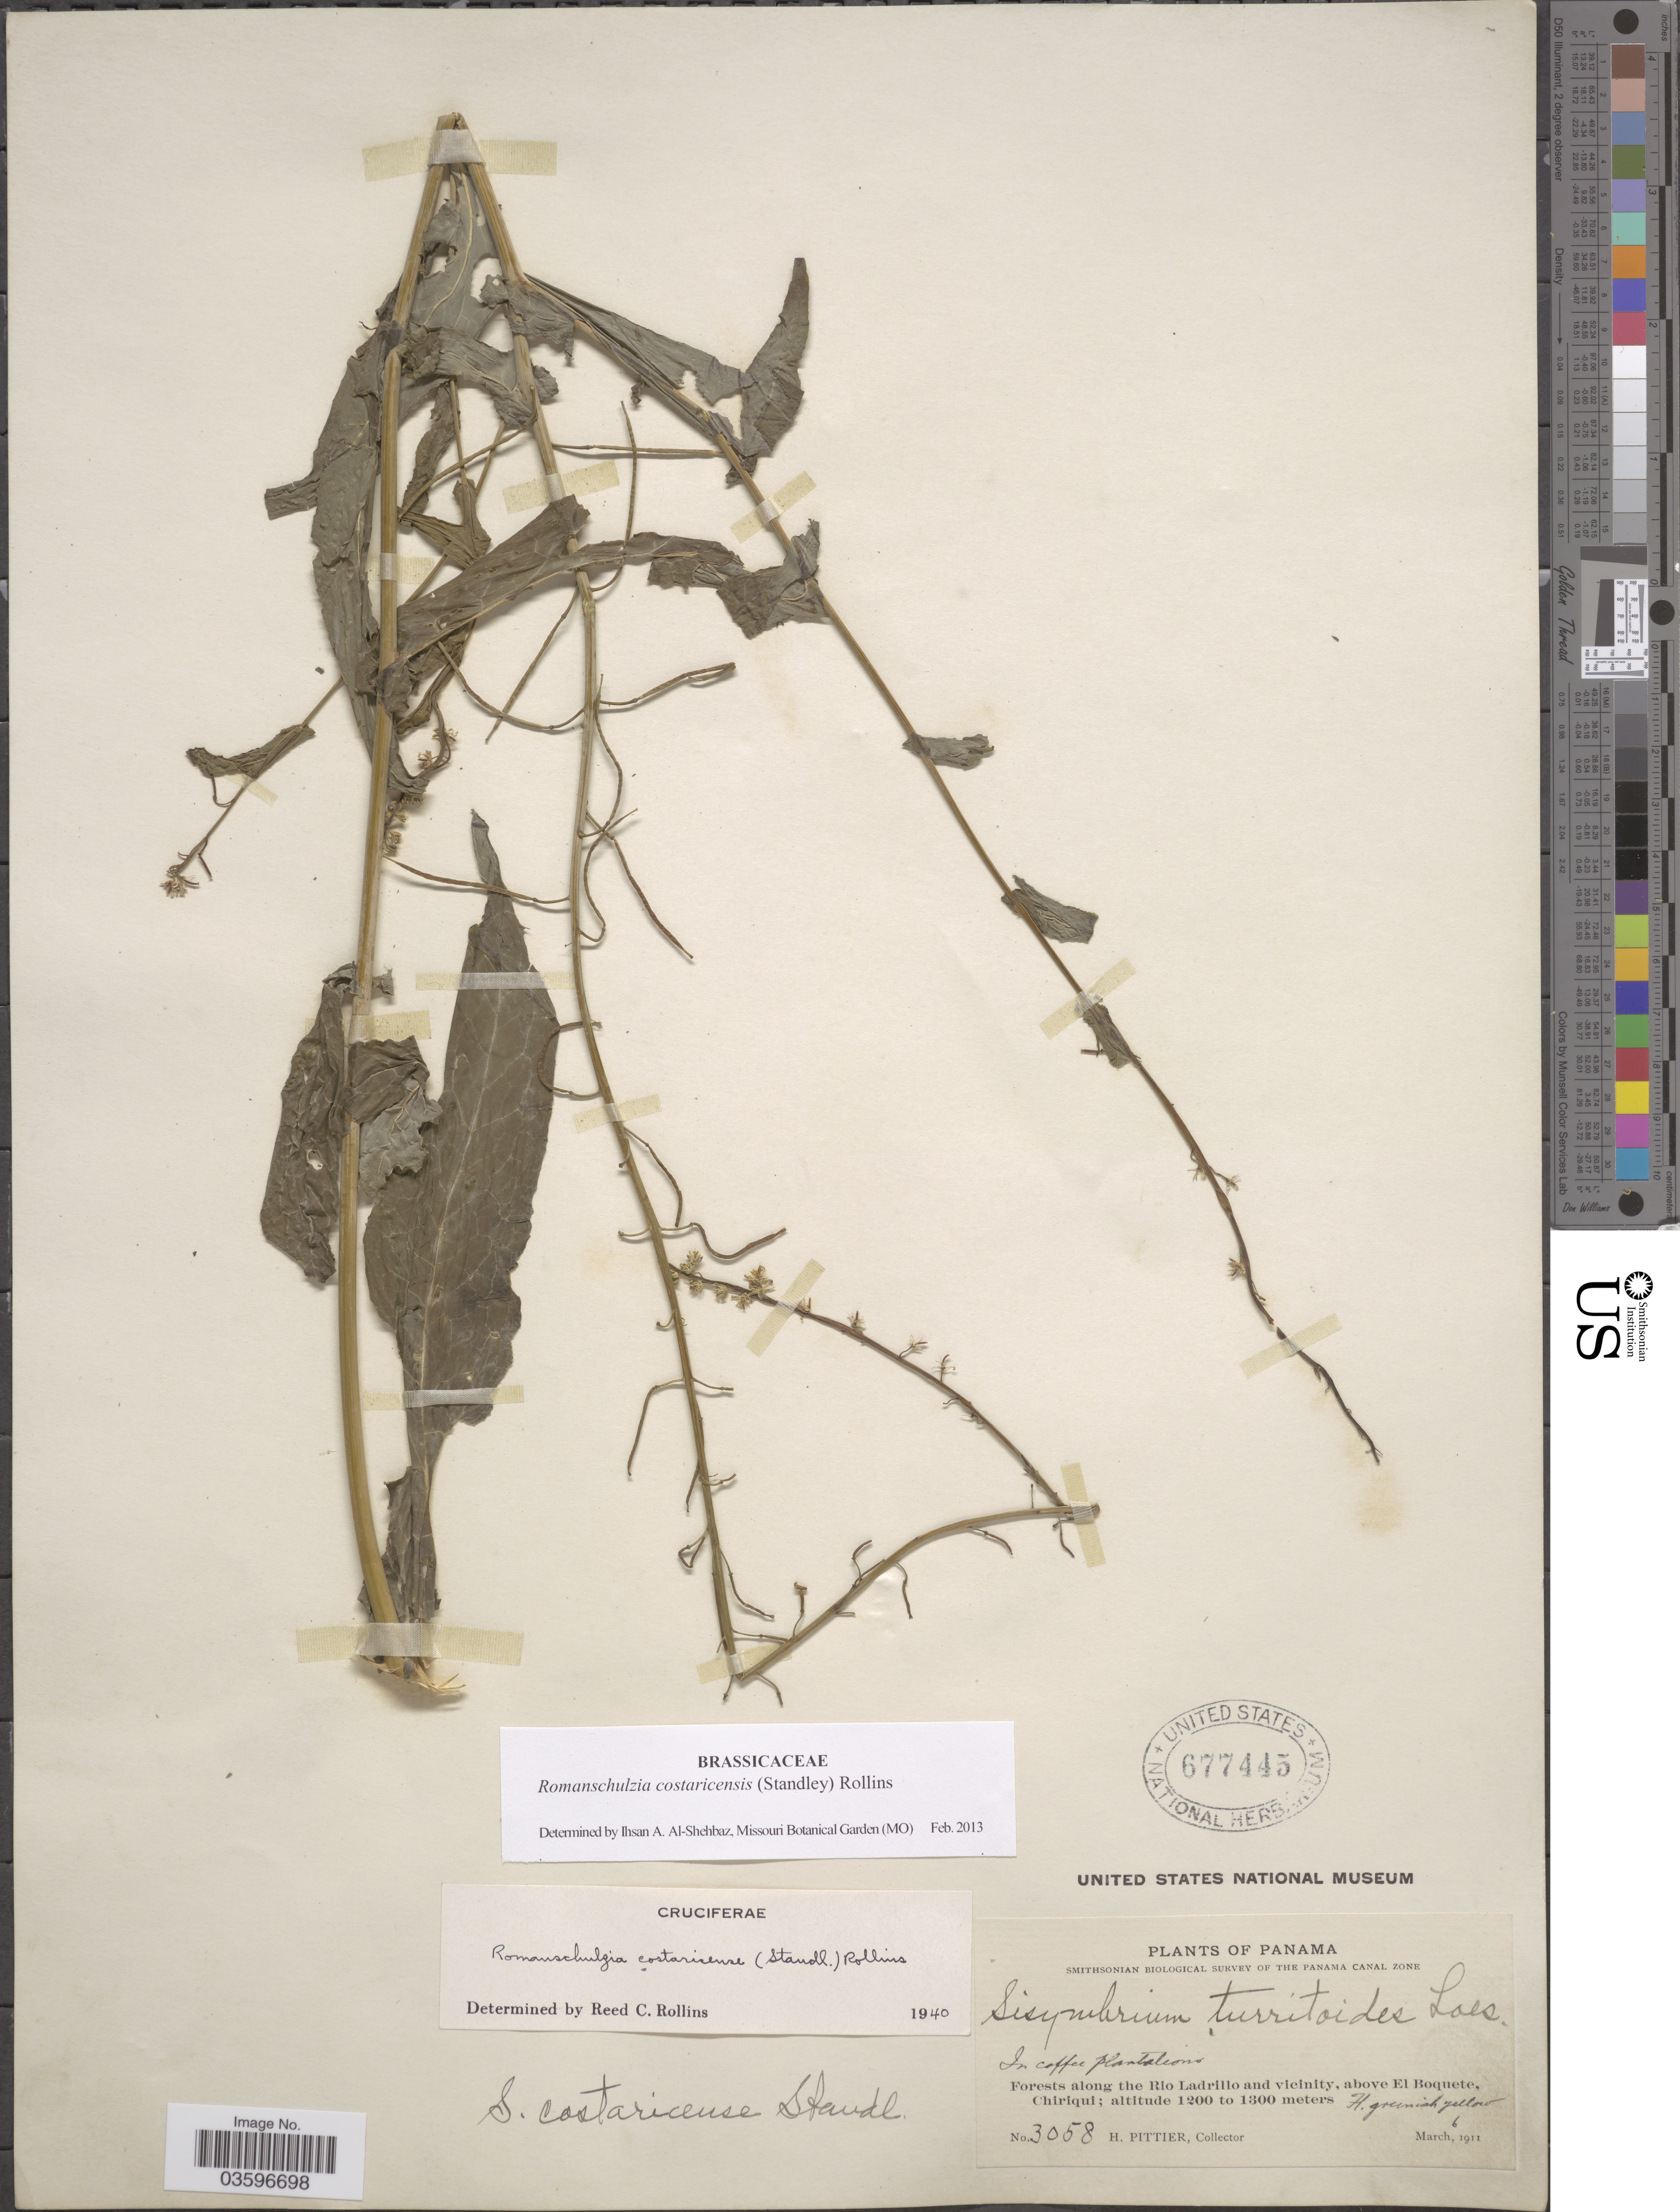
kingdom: Plantae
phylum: Tracheophyta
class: Magnoliopsida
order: Brassicales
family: Brassicaceae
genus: Romanschulzia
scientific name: Romanschulzia costaricensis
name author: (Standl.) Rollins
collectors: H. F. Pittier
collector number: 3058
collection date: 1911-03-06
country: Panama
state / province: Chiriqui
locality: The Panama Canal Zone. Forests along the Rio Ladrillo and vicinity, above El Boquete.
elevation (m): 1200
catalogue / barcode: US 677445